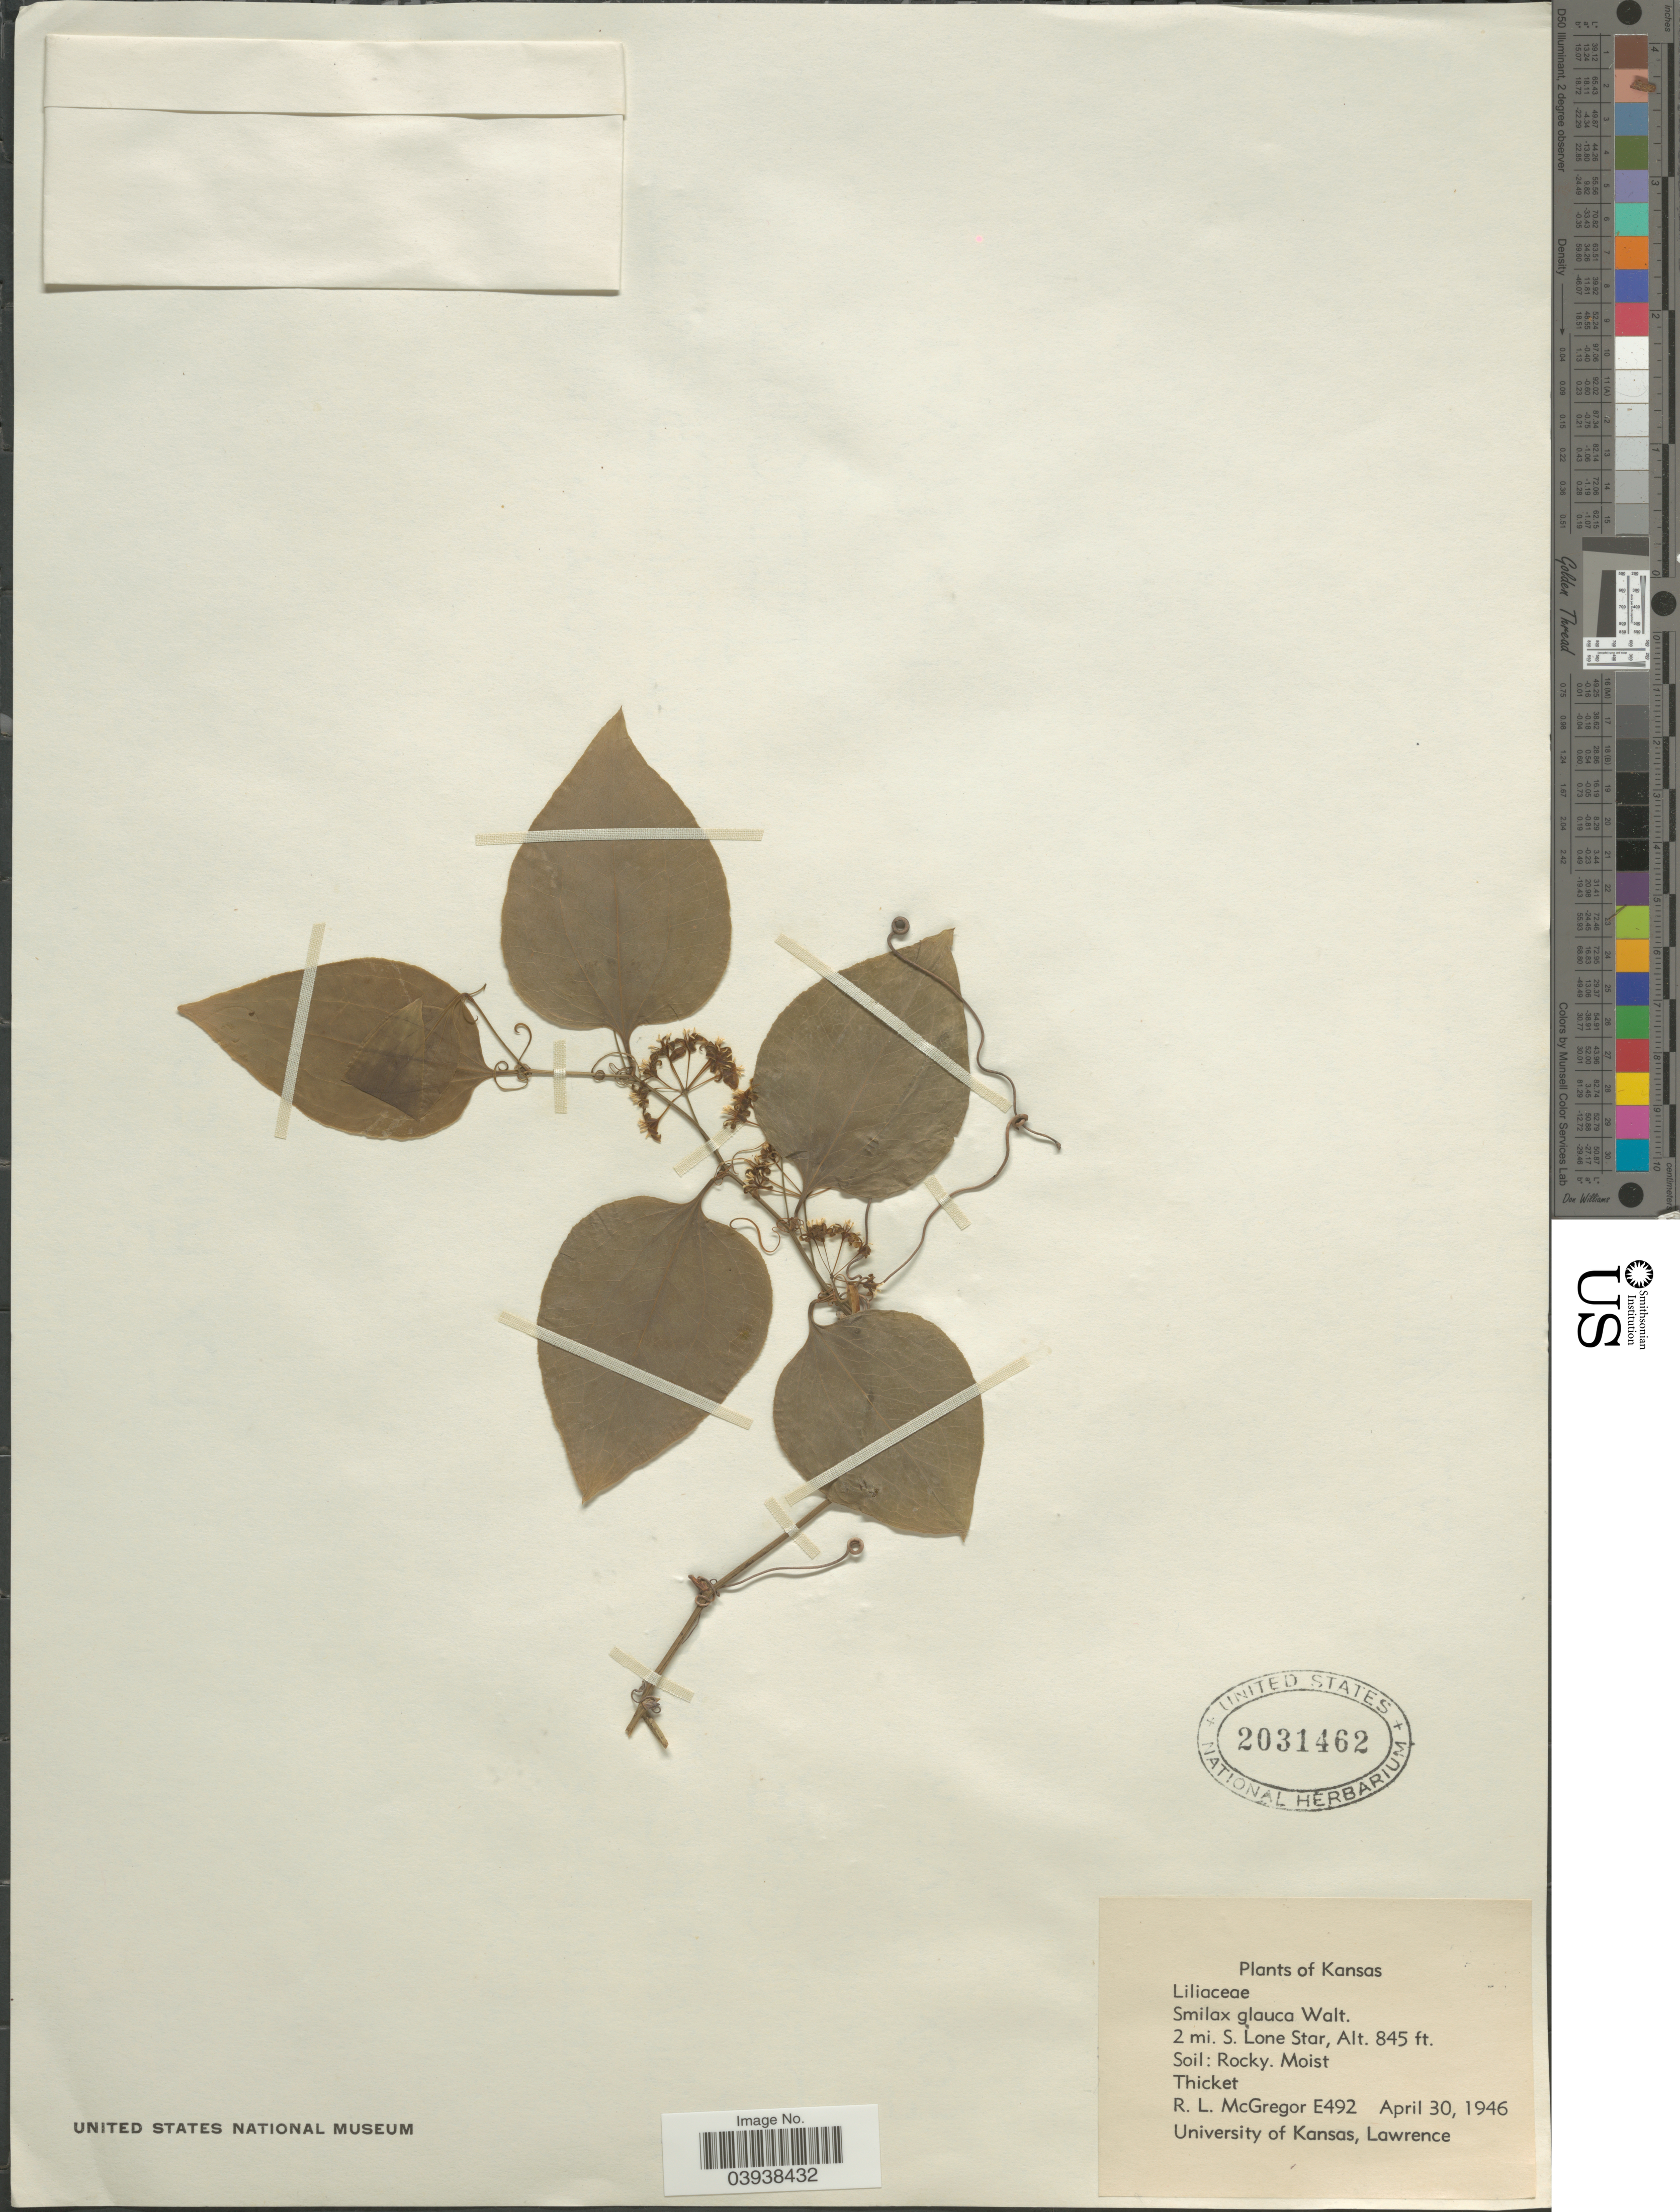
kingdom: Plantae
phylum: Tracheophyta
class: Liliopsida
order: Liliales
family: Smilacaceae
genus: Smilax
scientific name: Smilax glauca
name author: Walter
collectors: R. McGregor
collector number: E492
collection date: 1946-04-30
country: United States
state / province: Kansas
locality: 2 mi. S. Lone Star.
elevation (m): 258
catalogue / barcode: US 2031462